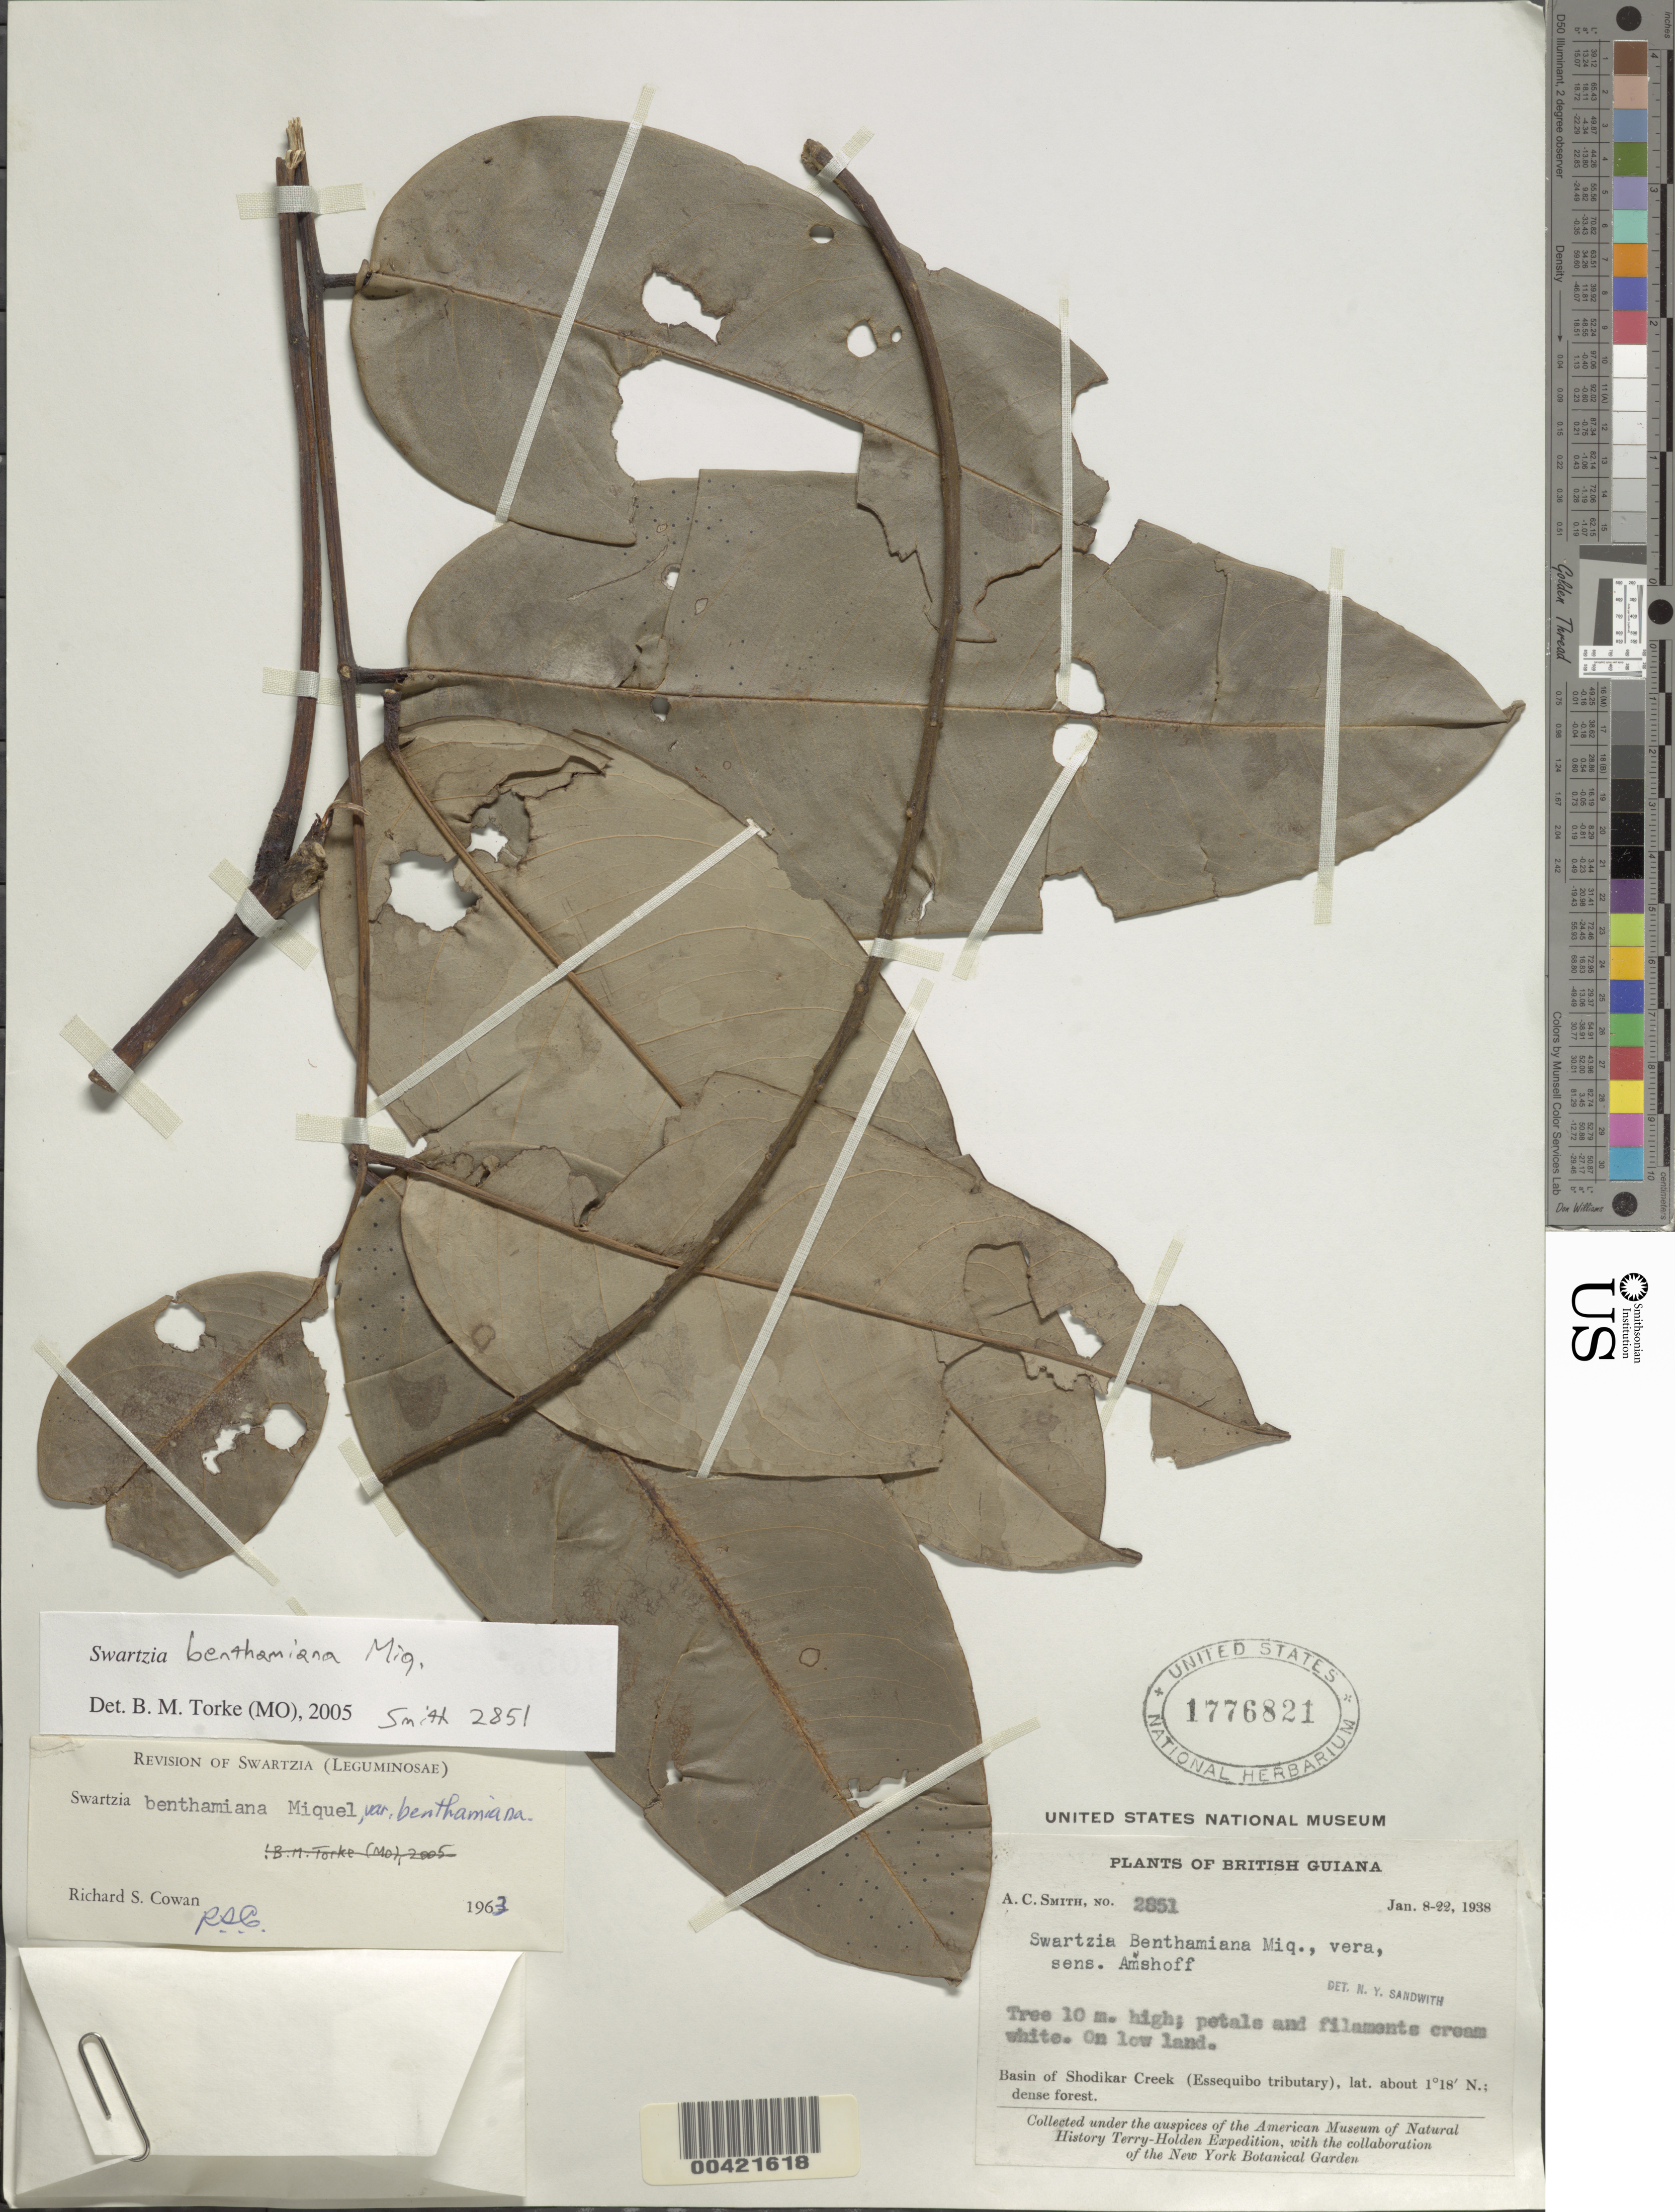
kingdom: Plantae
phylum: Tracheophyta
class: Magnoliopsida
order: Fabales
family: Fabaceae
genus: Swartzia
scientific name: Swartzia benthamiana var. benthamiana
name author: Miq.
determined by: Cowan, R. S.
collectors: A. C. Smith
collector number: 2851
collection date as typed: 08 Jan 1938 to 22 Jan 1938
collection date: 1938-01-08/1938-01-22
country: Guyana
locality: Shodikar creek, basin of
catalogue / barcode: US 1776821